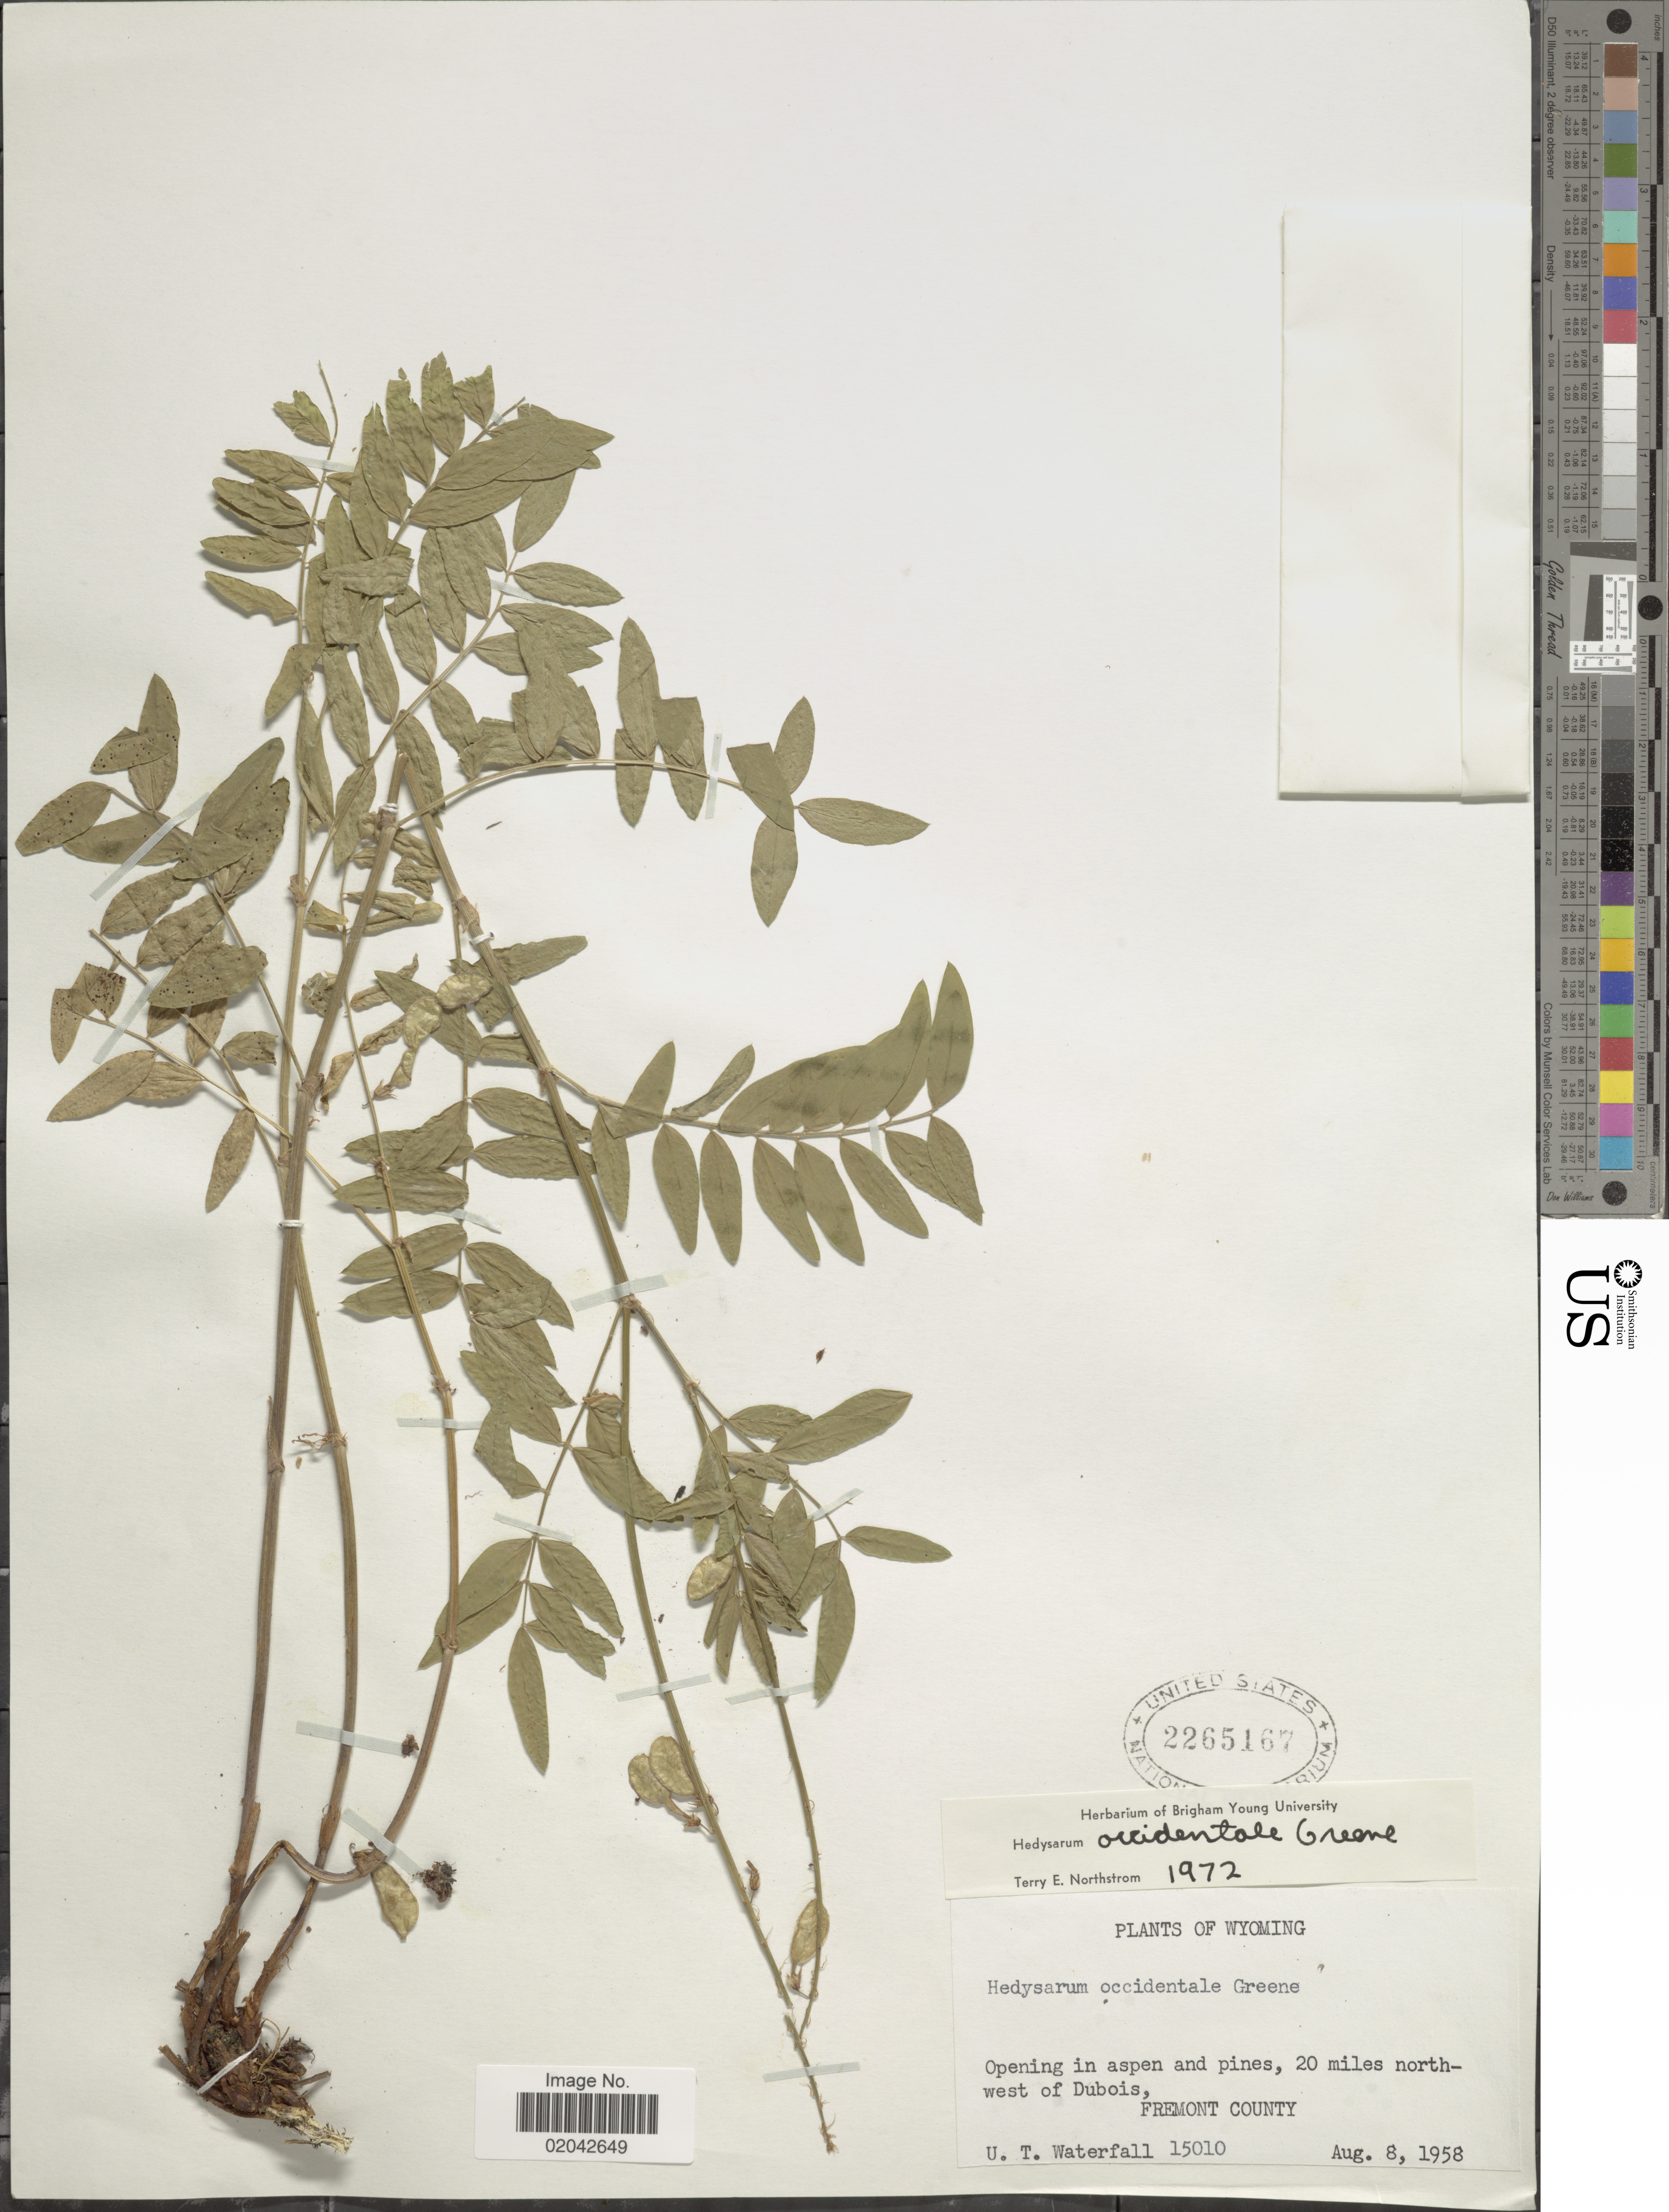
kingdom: Plantae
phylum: Tracheophyta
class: Magnoliopsida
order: Fabales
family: Fabaceae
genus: Hedysarum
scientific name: Hedysarum occidentale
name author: Greene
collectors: U. T. Waterfall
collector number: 15010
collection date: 1958-08-08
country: United States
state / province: Wyoming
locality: Opening in aspen and pines, 20 miles northwest of Dubois, Fremont County.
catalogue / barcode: US 2265167